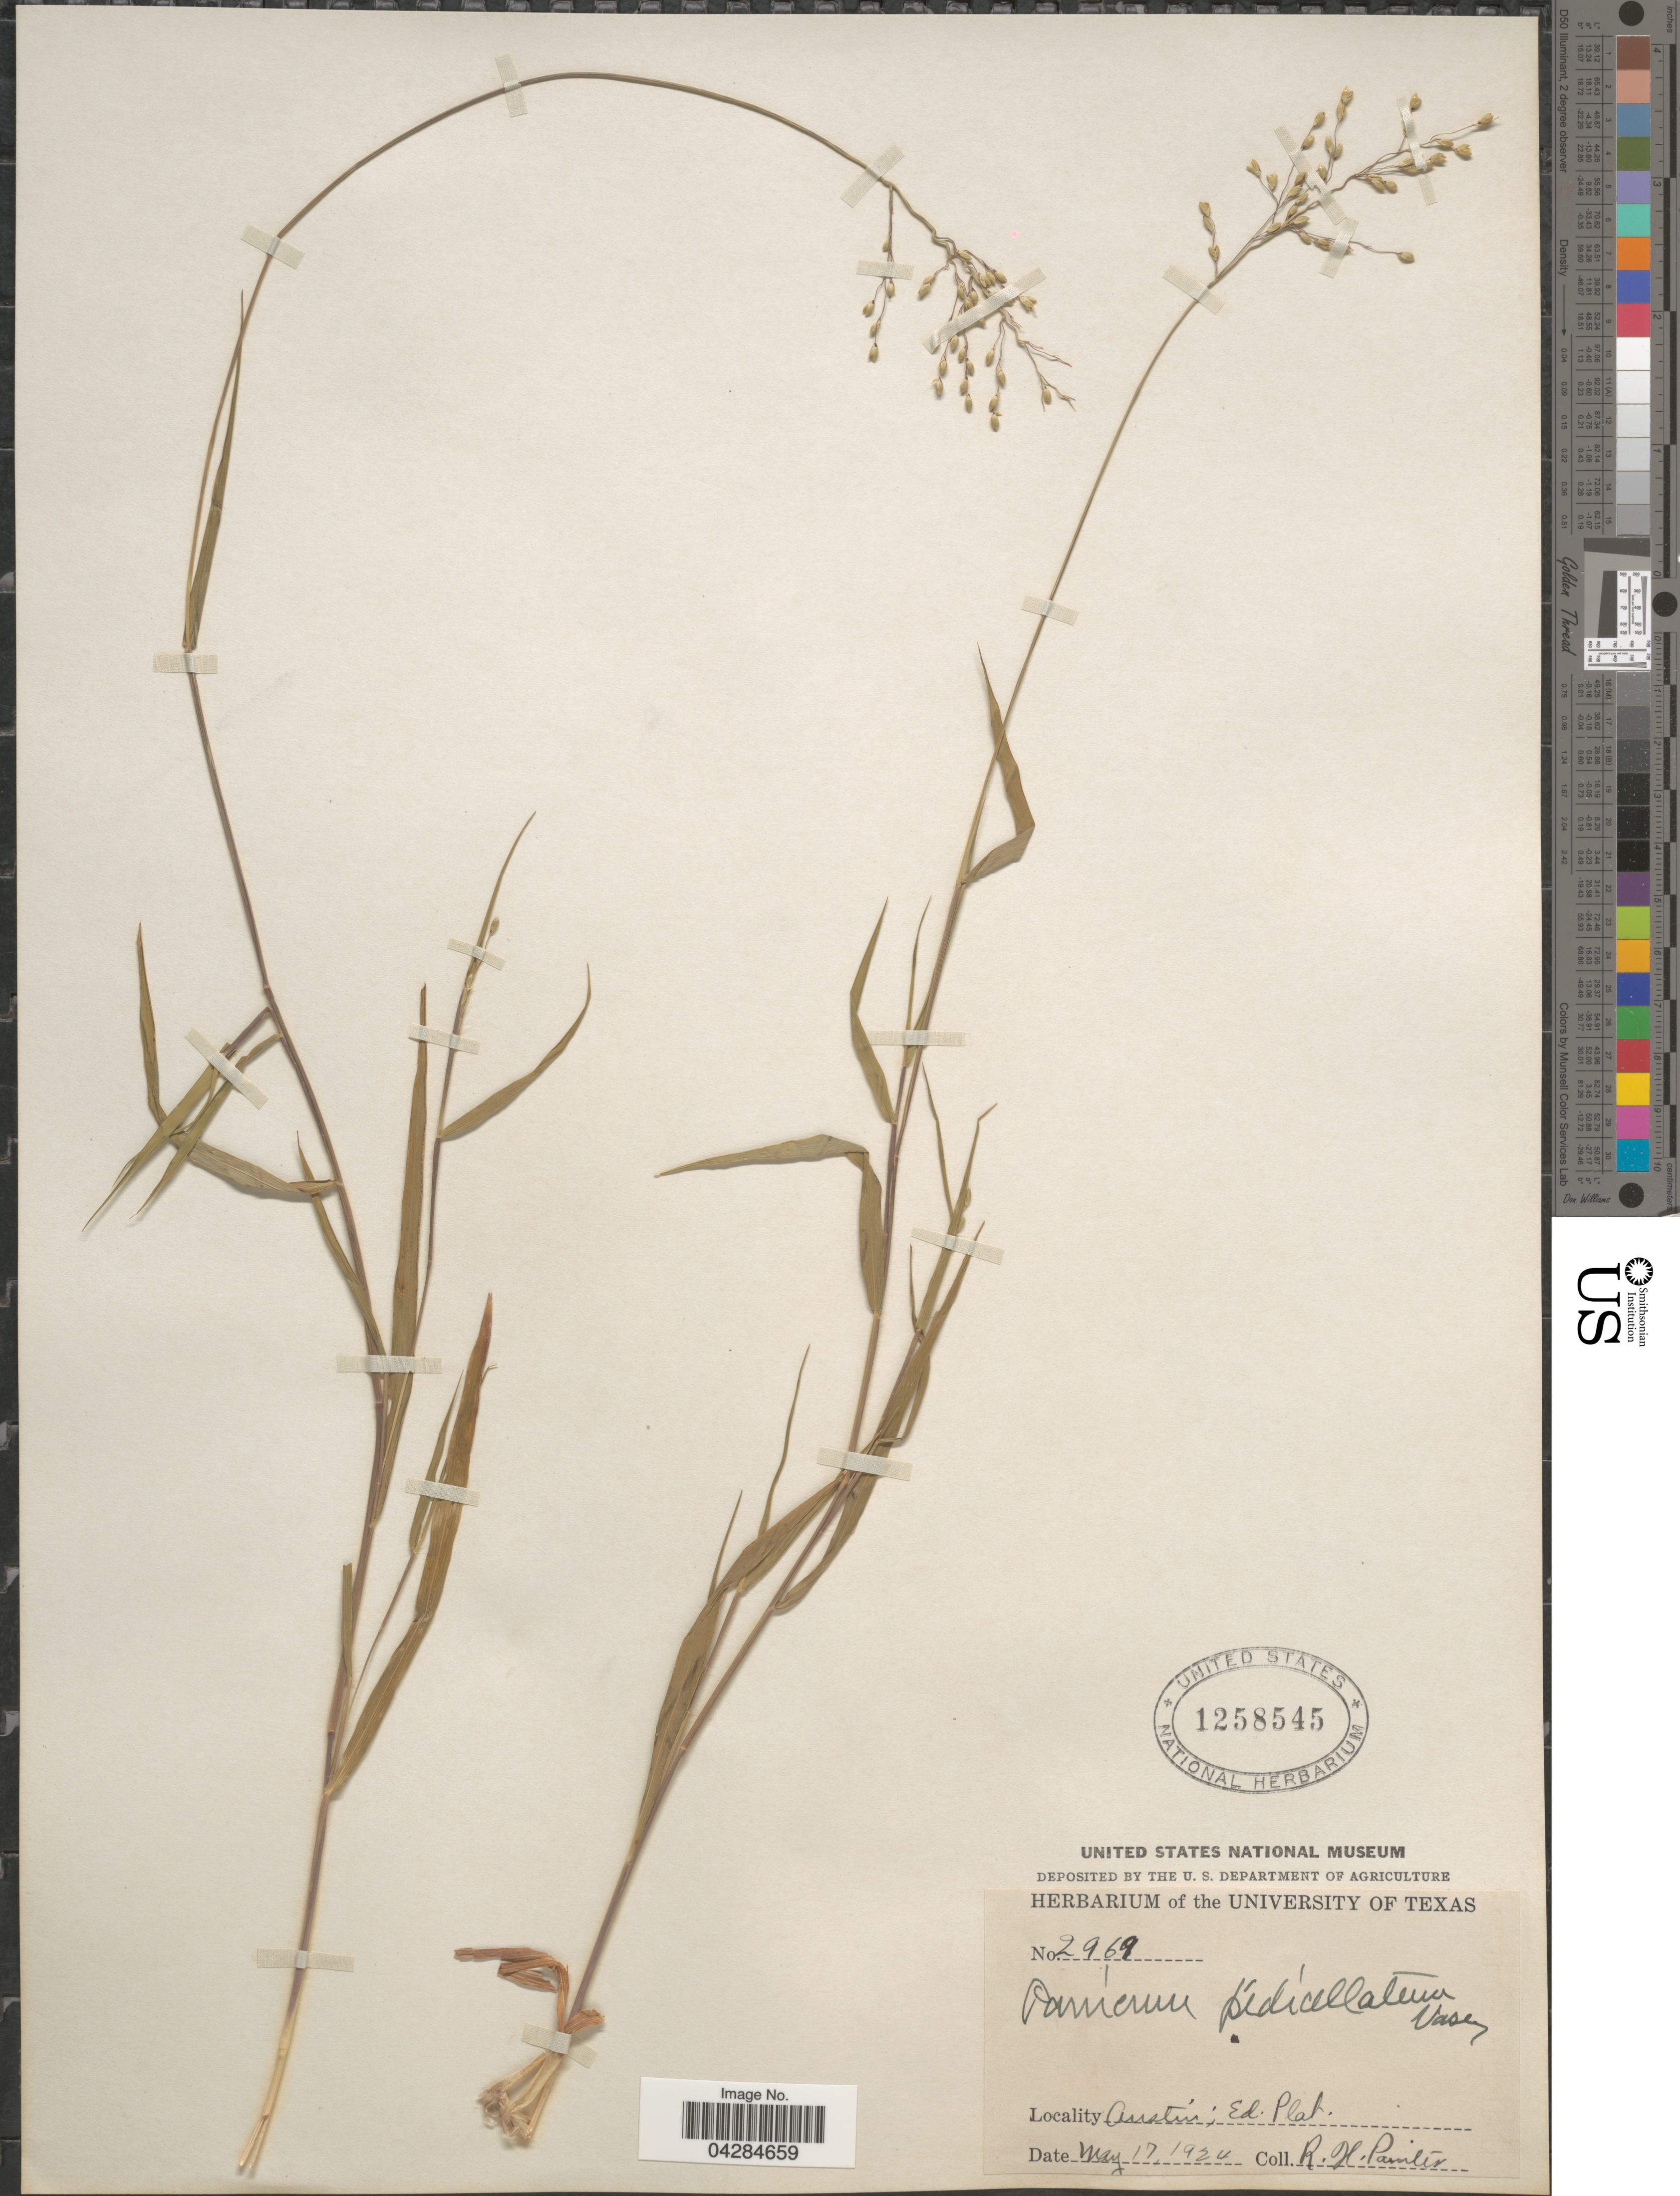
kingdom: Plantae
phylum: Tracheophyta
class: Liliopsida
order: Poales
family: Poaceae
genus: Dichanthelium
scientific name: Dichanthelium pedicellatum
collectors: Painter, R. H.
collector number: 2969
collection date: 1924-05-17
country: United States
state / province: Texas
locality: Austin; Ed. Plat.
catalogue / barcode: US 1258545